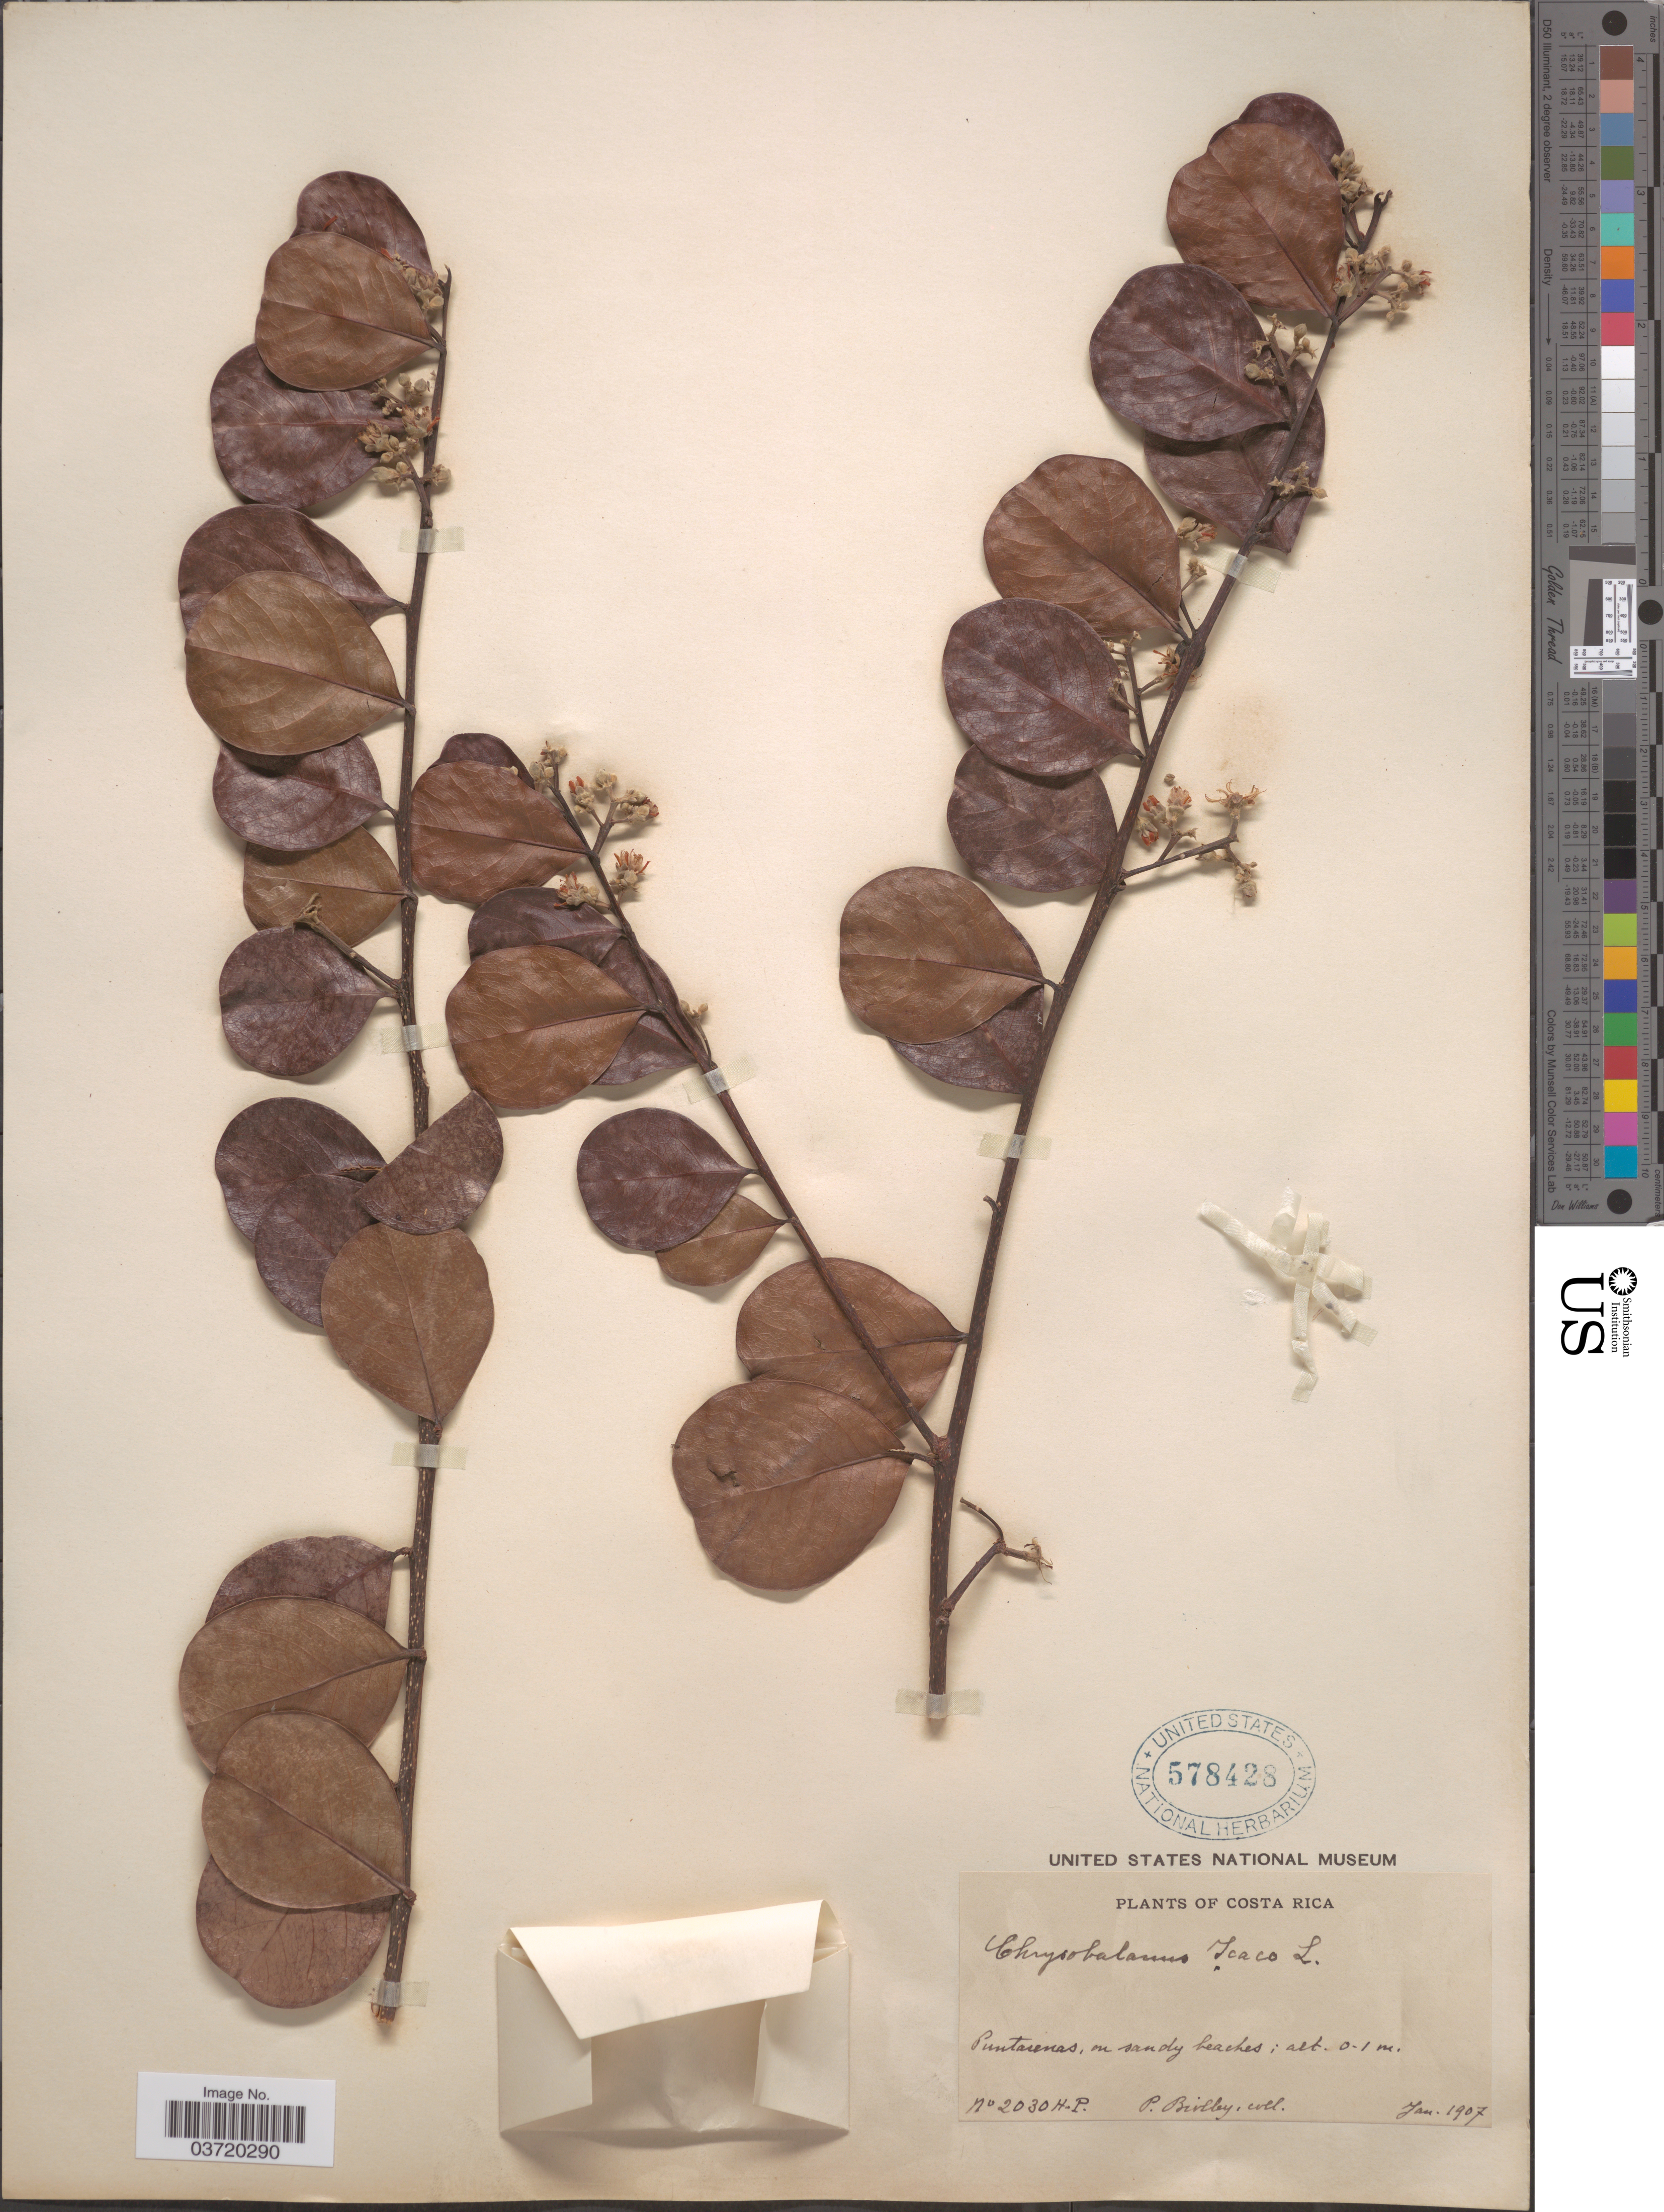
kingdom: Plantae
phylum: Tracheophyta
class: Magnoliopsida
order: Malpighiales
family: Chrysobalanaceae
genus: Chrysobalanus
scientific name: Chrysobalanus icaco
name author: L.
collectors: P. Birlley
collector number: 2030H.P.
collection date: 1907-01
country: Costa Rica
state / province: Puntarenas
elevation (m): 0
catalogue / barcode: US 578428